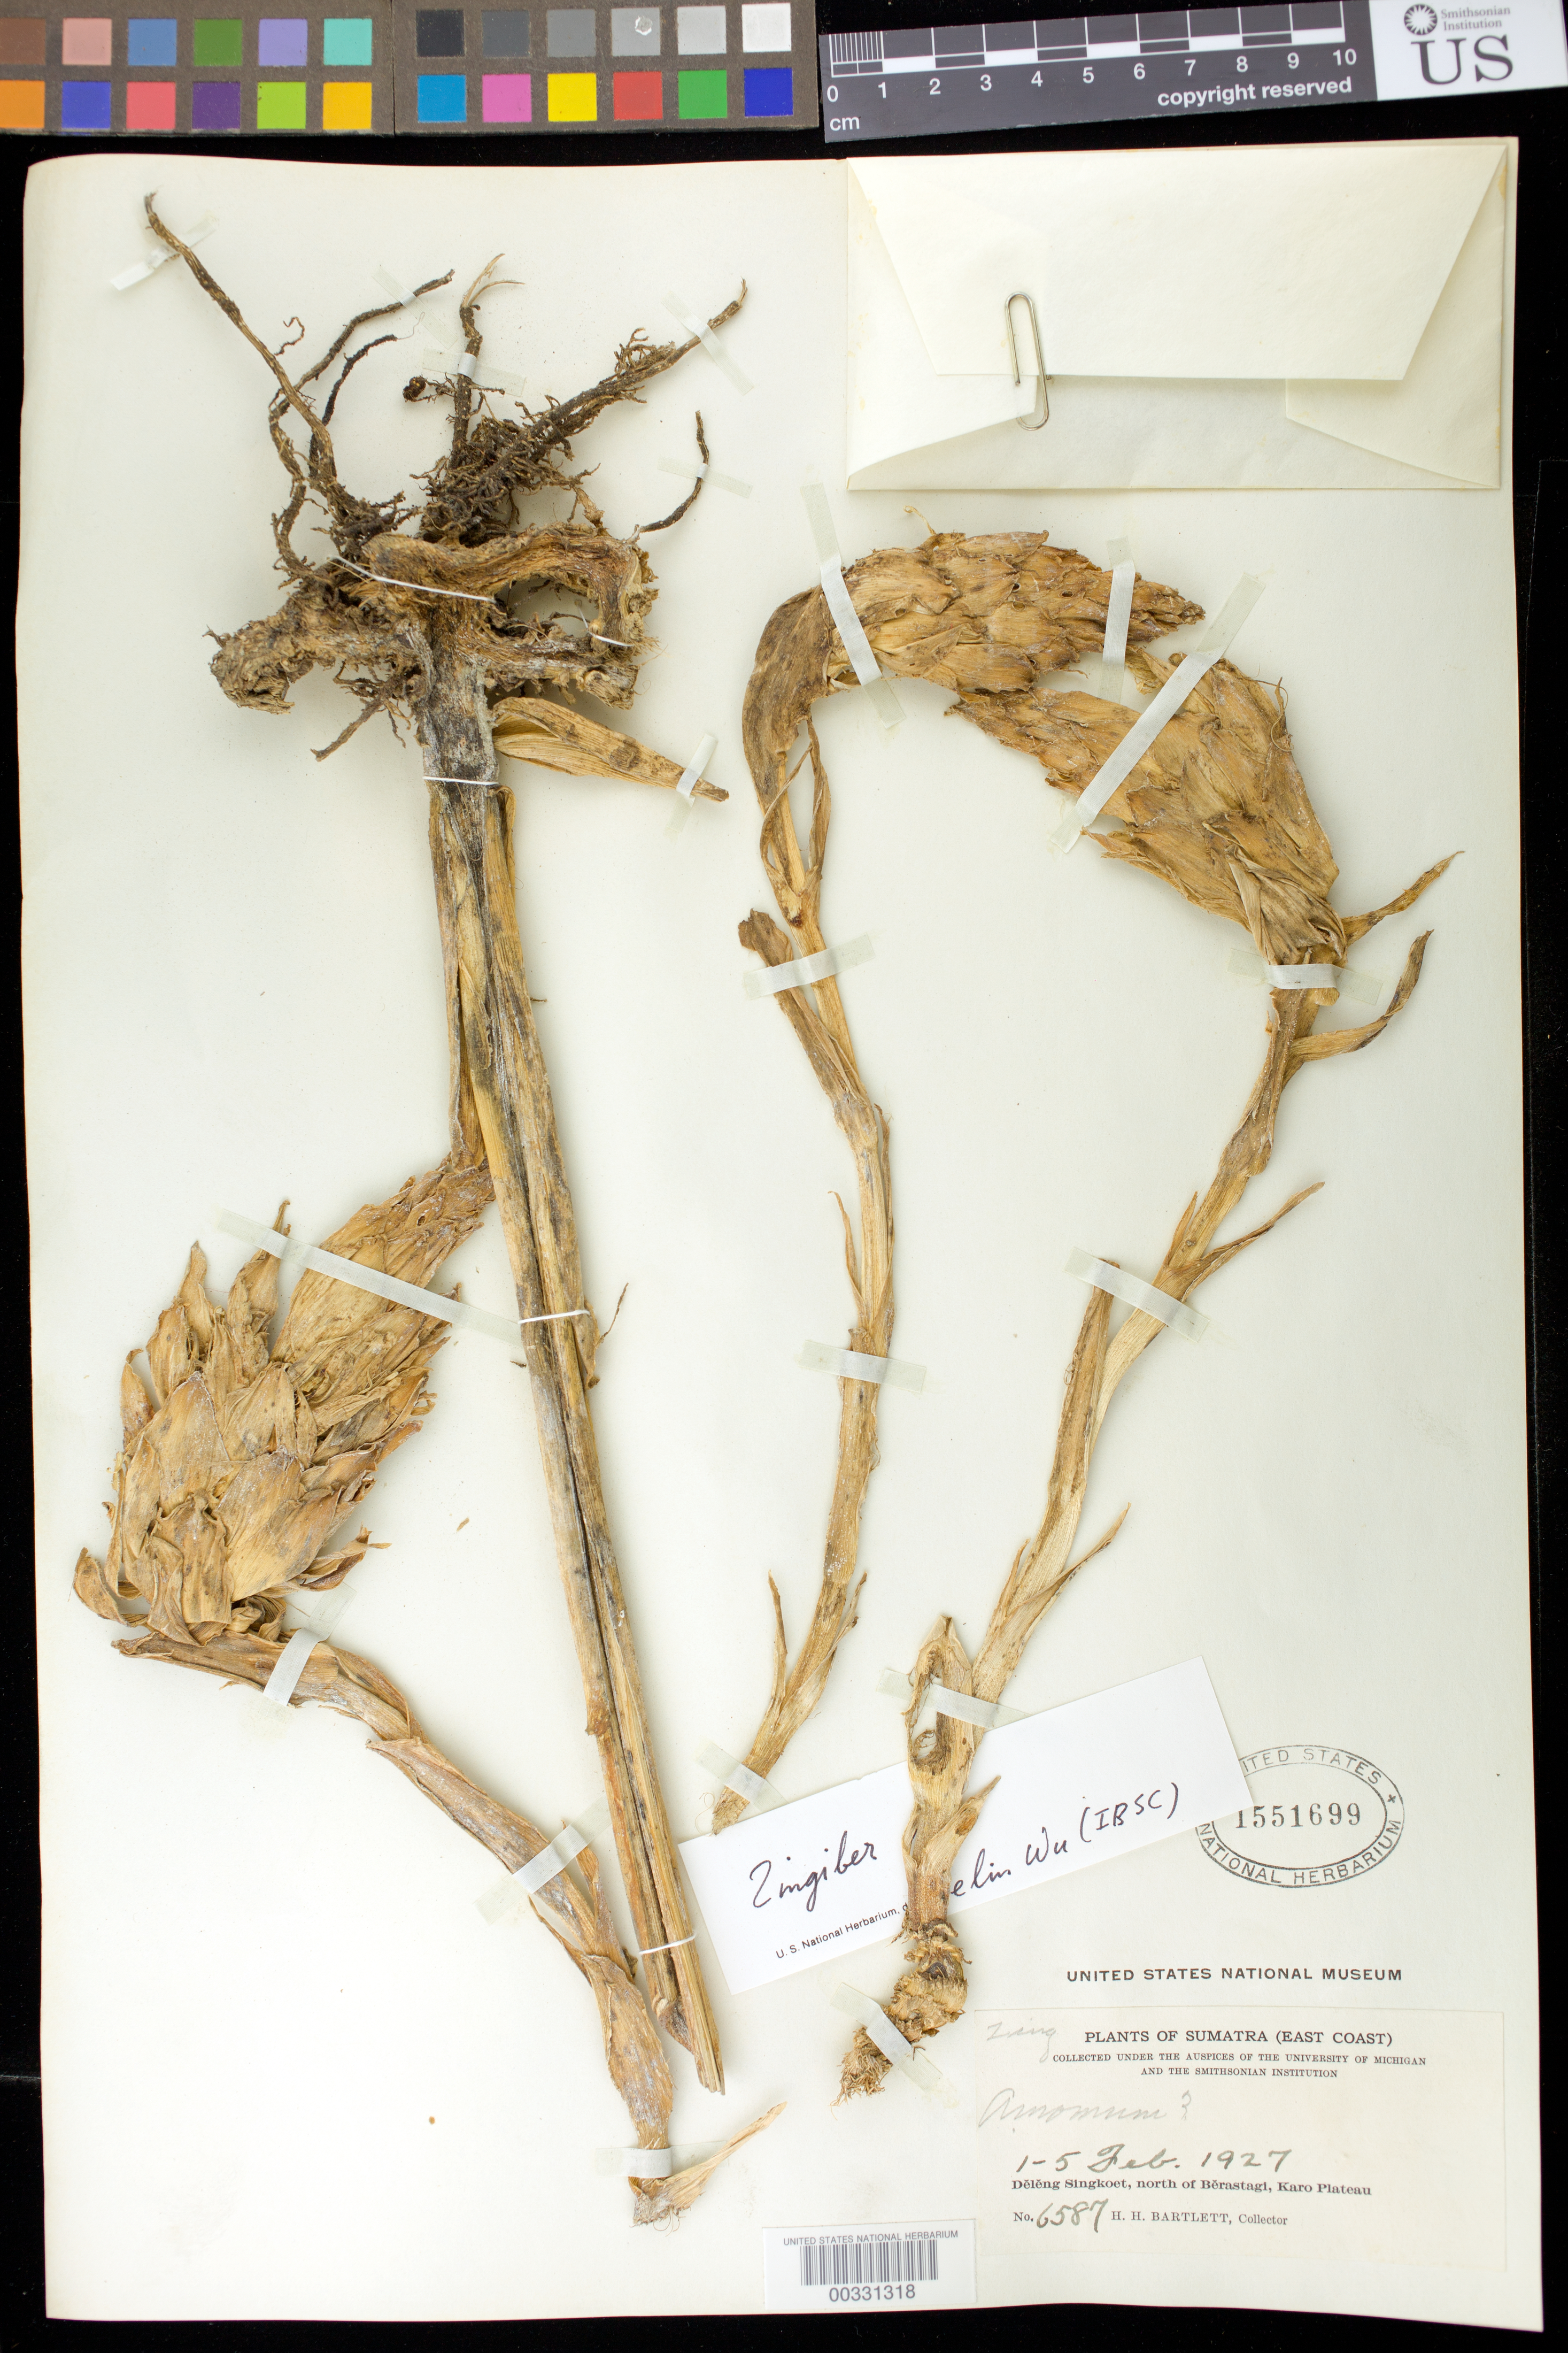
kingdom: Plantae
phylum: Tracheophyta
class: Liliopsida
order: Zingiberales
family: Zingiberaceae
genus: Amomum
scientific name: Amomum sp.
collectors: H. H. Bartlett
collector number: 6587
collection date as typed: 01 Feb 1927 to 05 Feb 1927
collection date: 1927-02-01/1927-02-05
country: Indonesia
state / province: Sumatra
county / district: Sumatera Utara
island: Sumatra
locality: Deleng Singkoet, N of Berastagi, Karo Plateau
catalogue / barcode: US 1551699